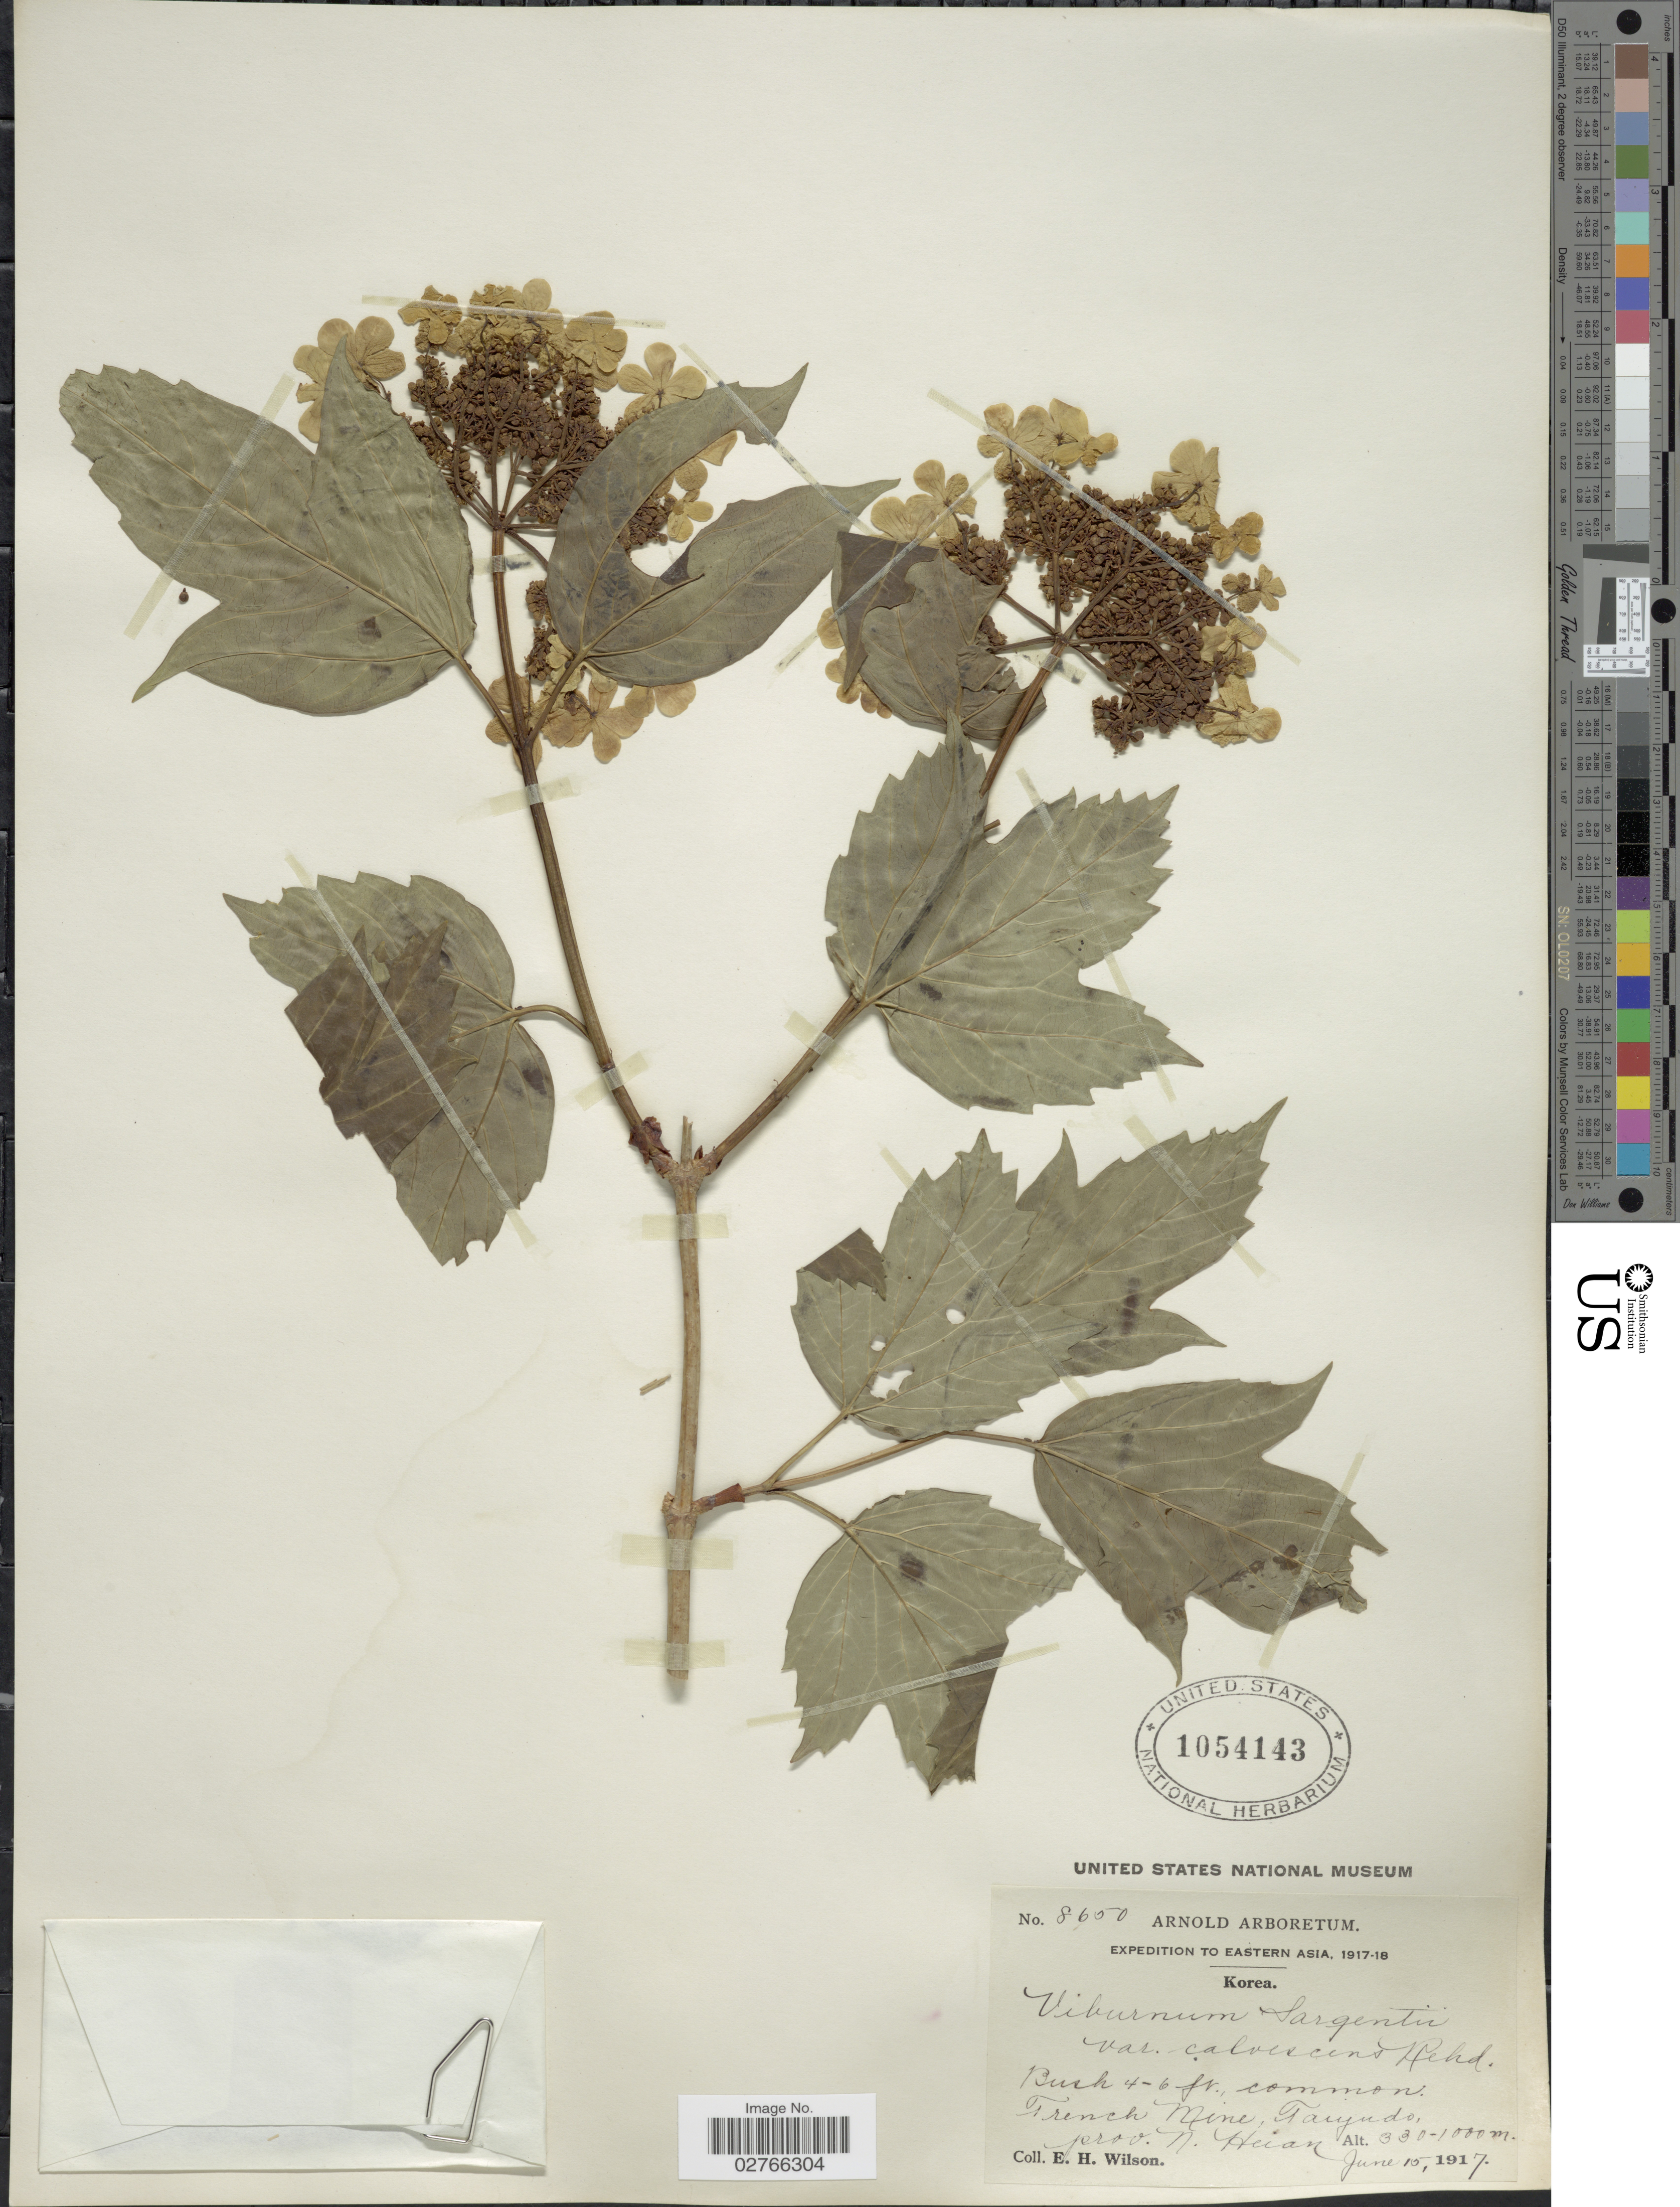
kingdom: Plantae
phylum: Tracheophyta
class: Magnoliopsida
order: Dipsacales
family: Viburnaceae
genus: Viburnum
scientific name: Viburnum opulus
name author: L.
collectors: E. Wilson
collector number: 8650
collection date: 1917-06-15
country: North Korea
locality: Trench Mine, Taiyudo prov. N. Heian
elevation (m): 330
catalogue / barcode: US 1054143